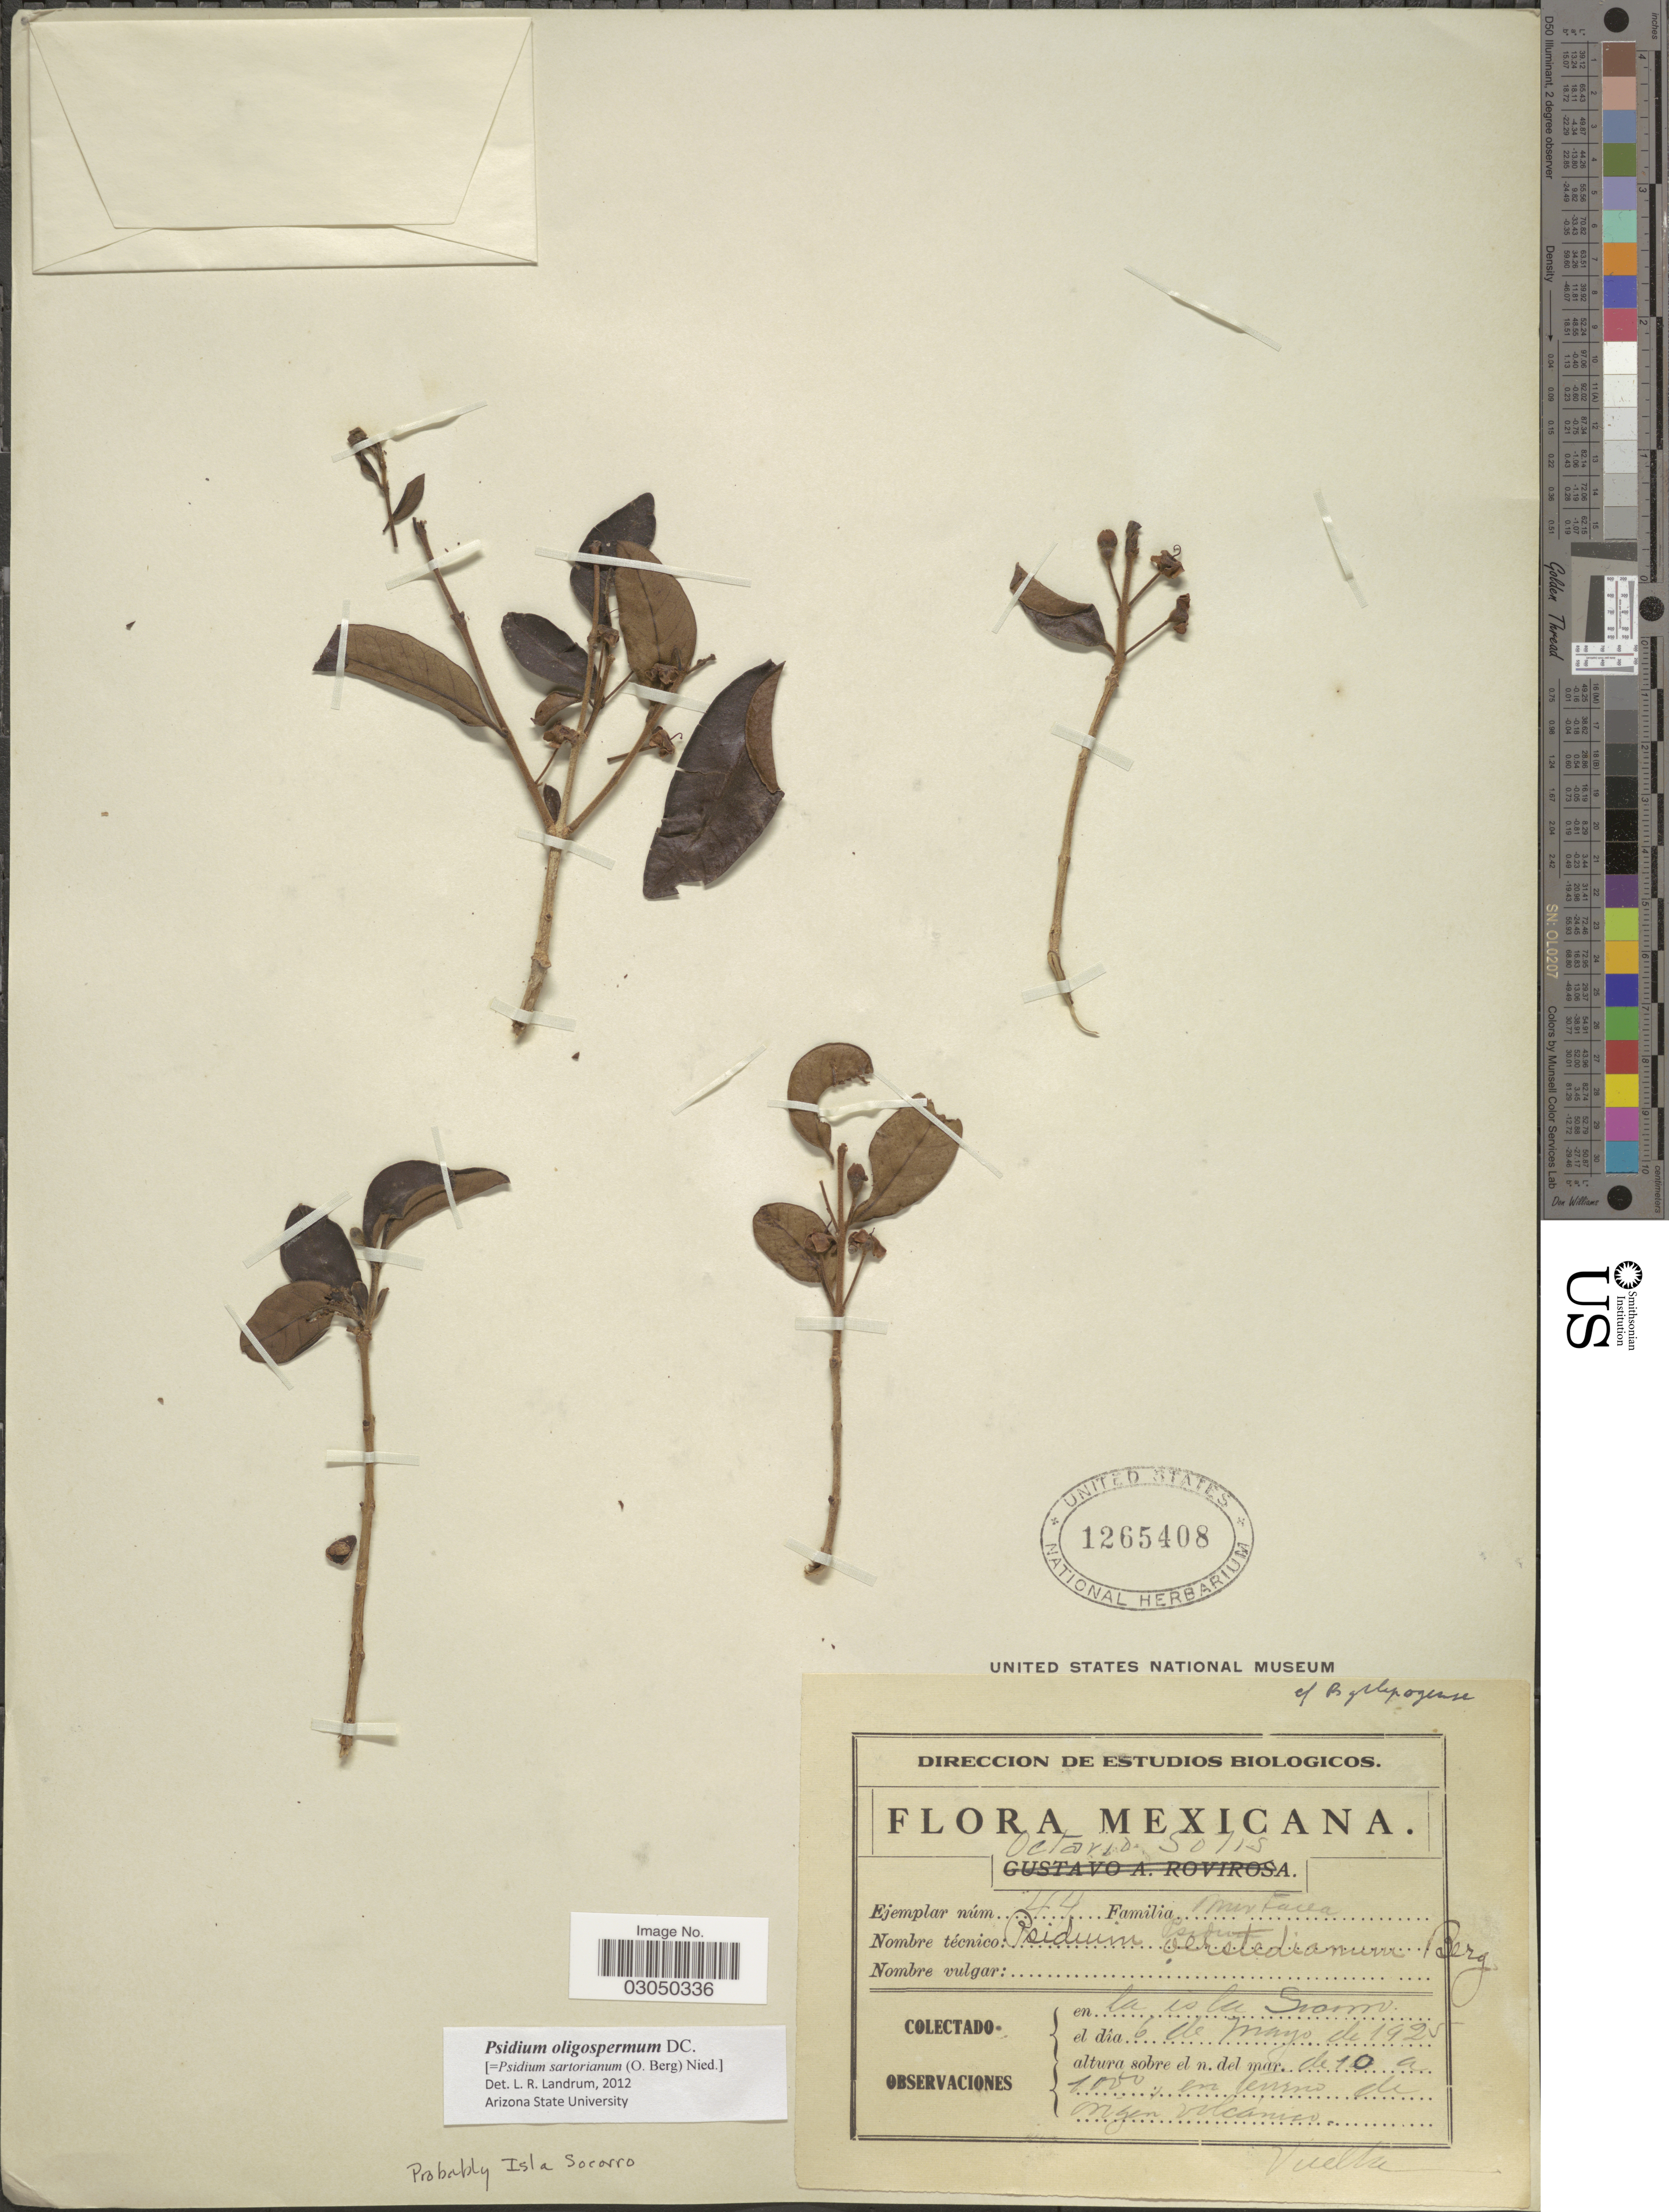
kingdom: Plantae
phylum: Tracheophyta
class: Magnoliopsida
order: Myrtales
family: Myrtaceae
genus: Psidium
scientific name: Psidium oligospermum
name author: Mart. ex DC.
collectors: O. Solis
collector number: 44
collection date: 1925-05-06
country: Mexico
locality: En la isla Sorm [interpreted].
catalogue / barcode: US 1265408